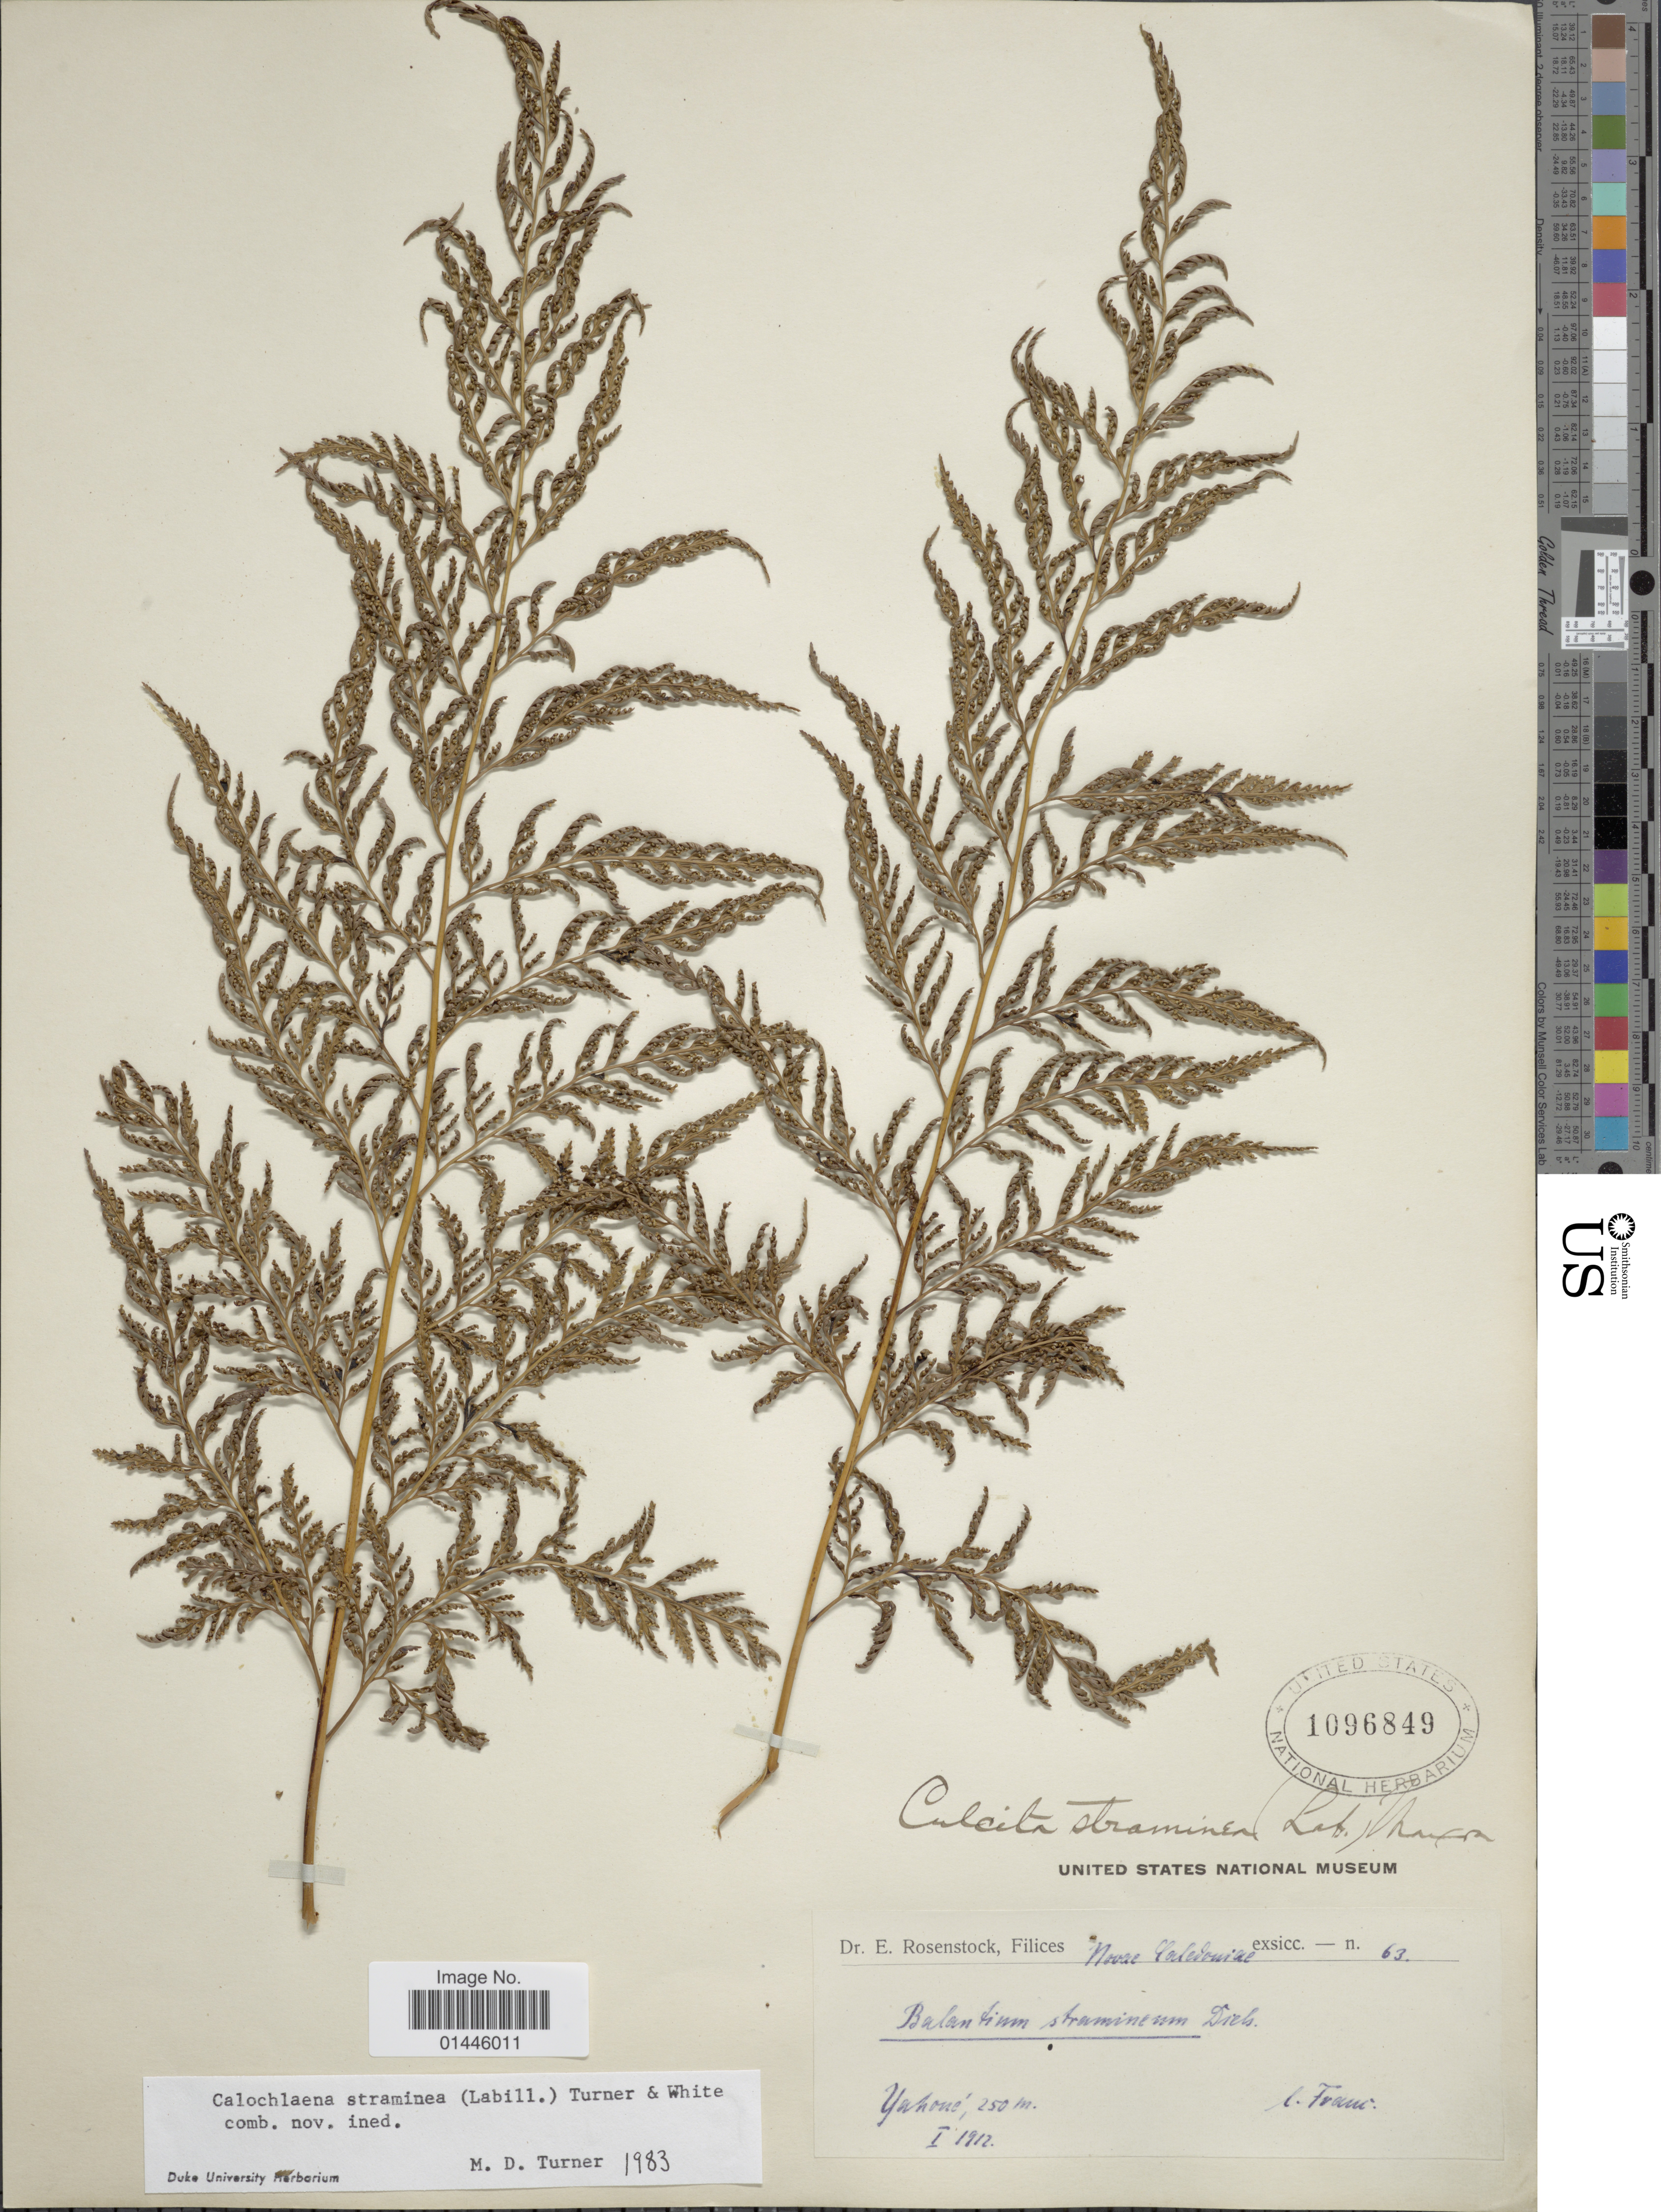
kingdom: Plantae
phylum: Tracheophyta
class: Polypodiopsida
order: Cyatheales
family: Dicksoniaceae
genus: Calochlaena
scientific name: Calochlaena straminea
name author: (Labill.) M.D. Turner & R.A. White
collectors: I. Franc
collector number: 63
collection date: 1912-01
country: New Caledonia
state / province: South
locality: Nouvelle Caledonie, Yahoué.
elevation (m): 250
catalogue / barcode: US 1096849